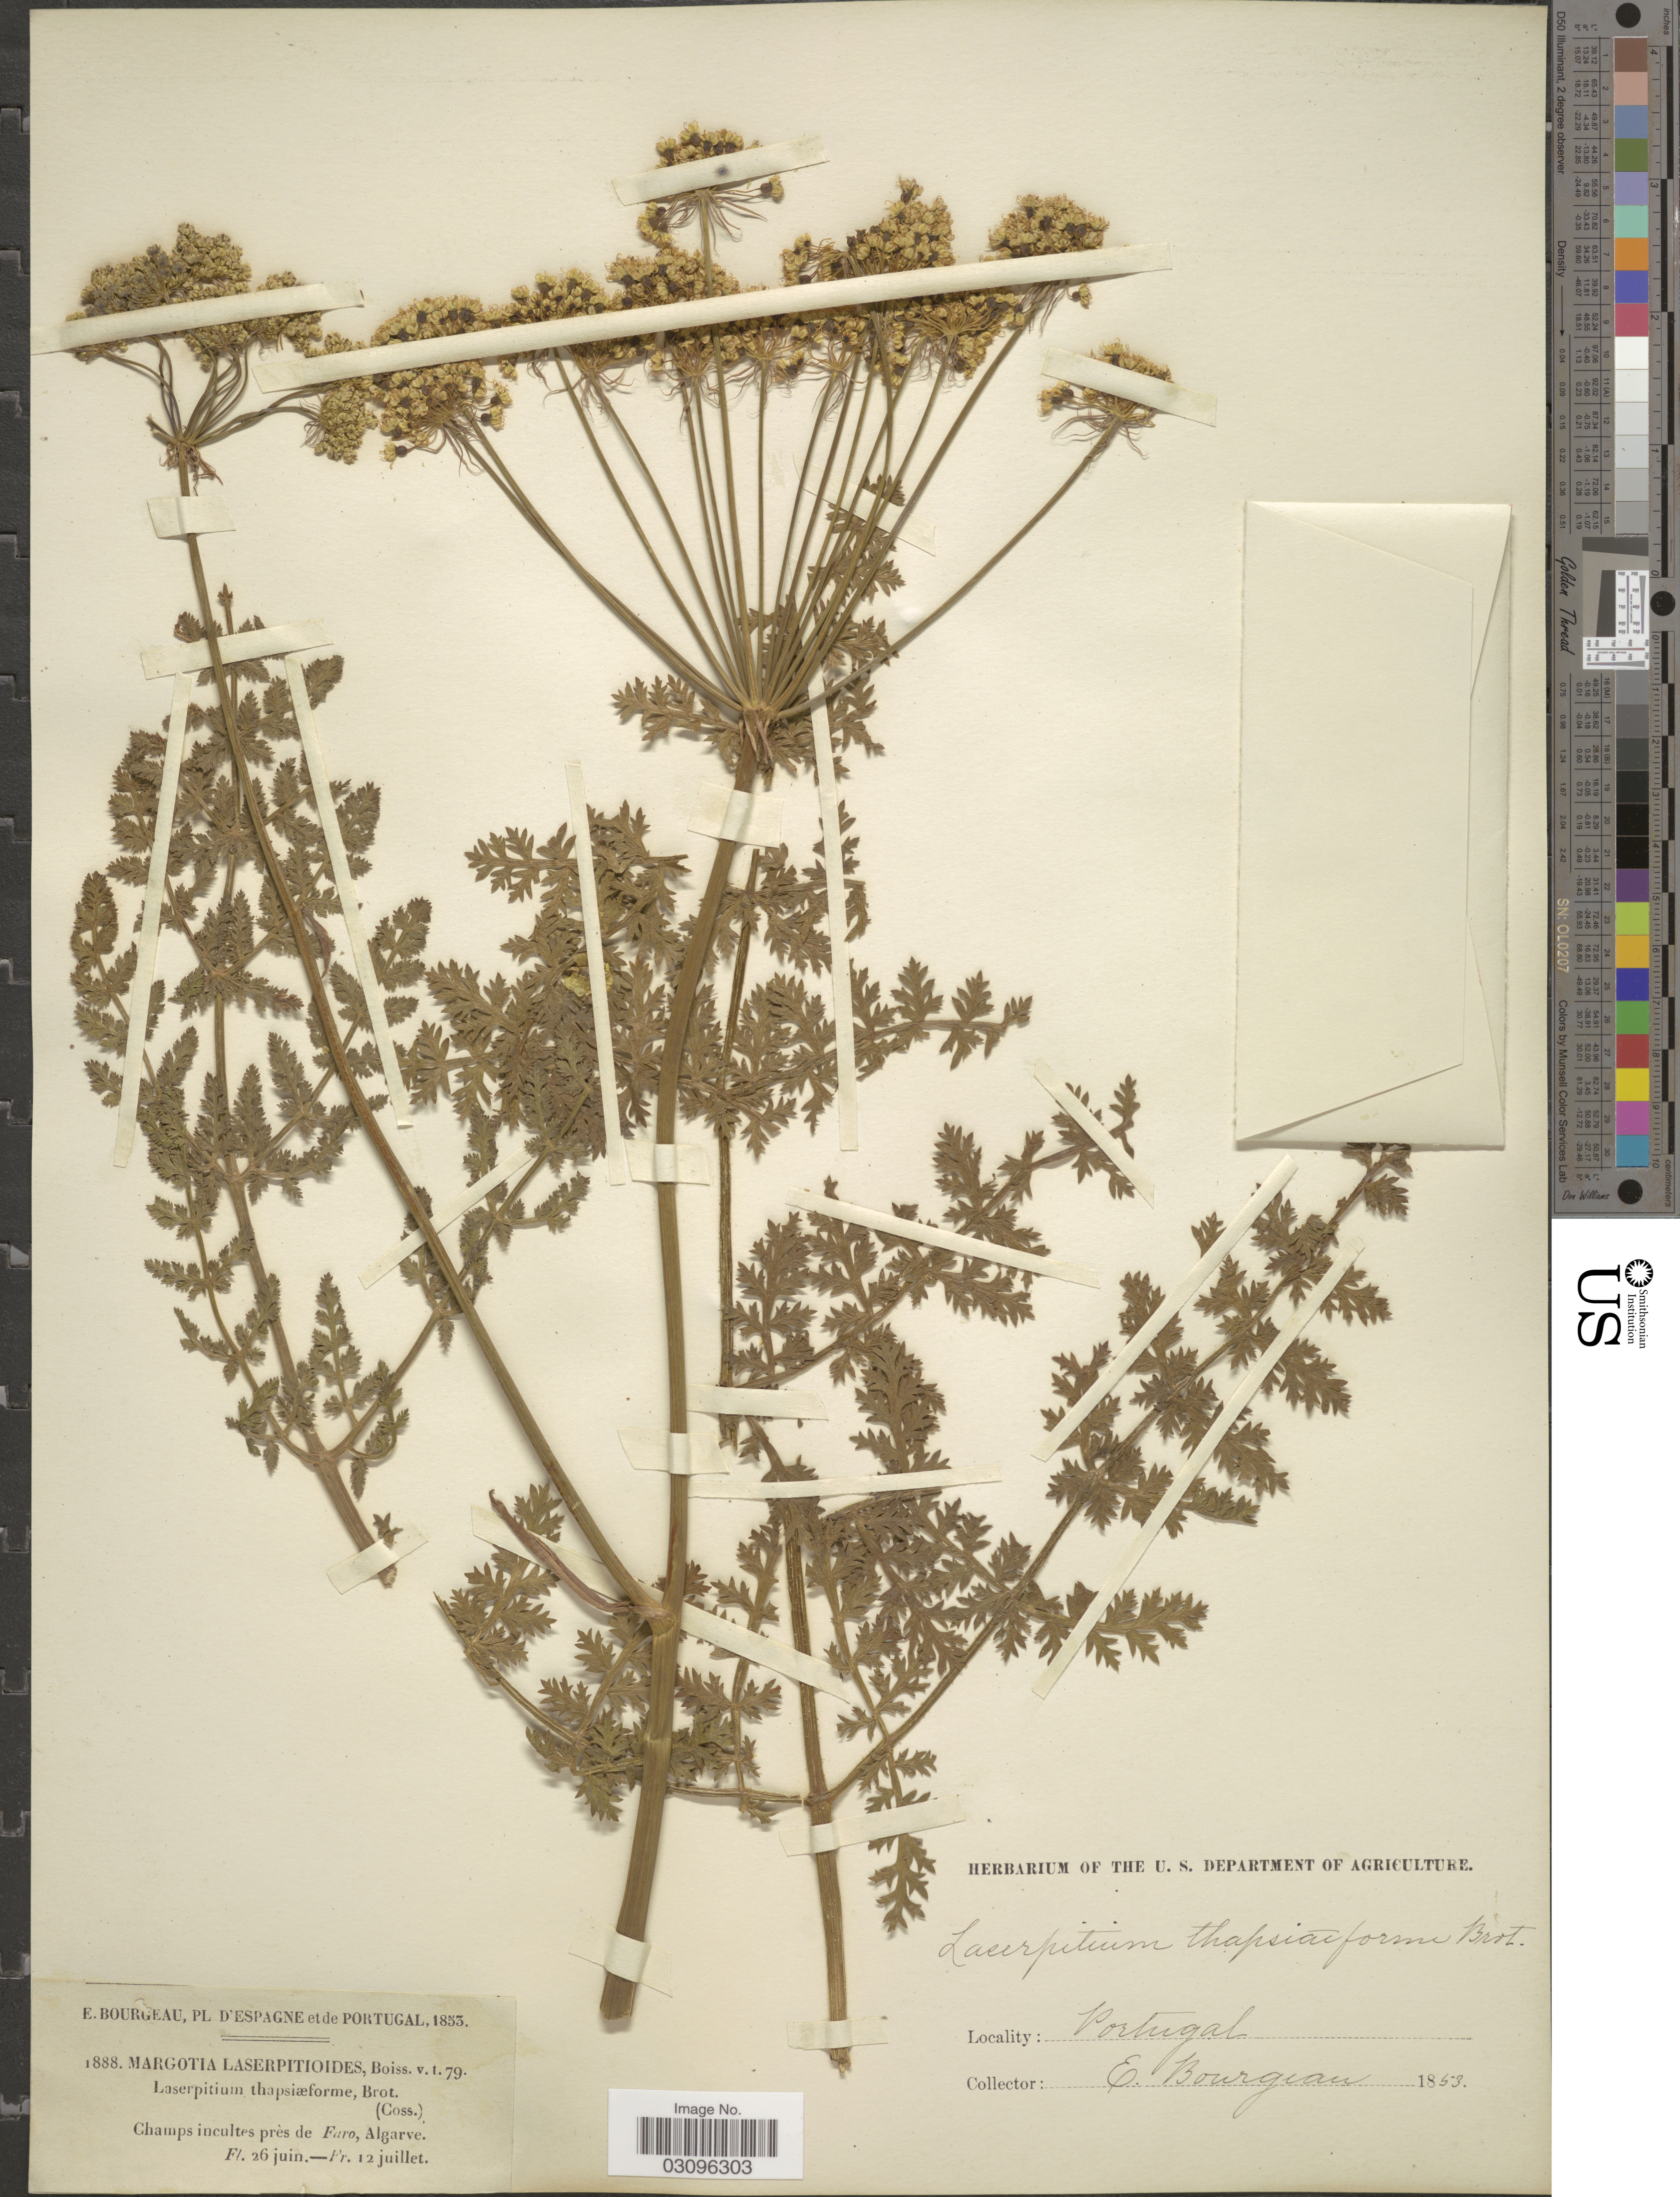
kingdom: Plantae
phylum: Tracheophyta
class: Magnoliopsida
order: Apiales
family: Apiaceae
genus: Laserpitium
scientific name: Laserpitium thapsiaeforme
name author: Brot.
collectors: E. Bourgeau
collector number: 1888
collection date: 1853-06-26/1853-07-12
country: Portugal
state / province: Faro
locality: Champs incultes près de Faro, Algarve.